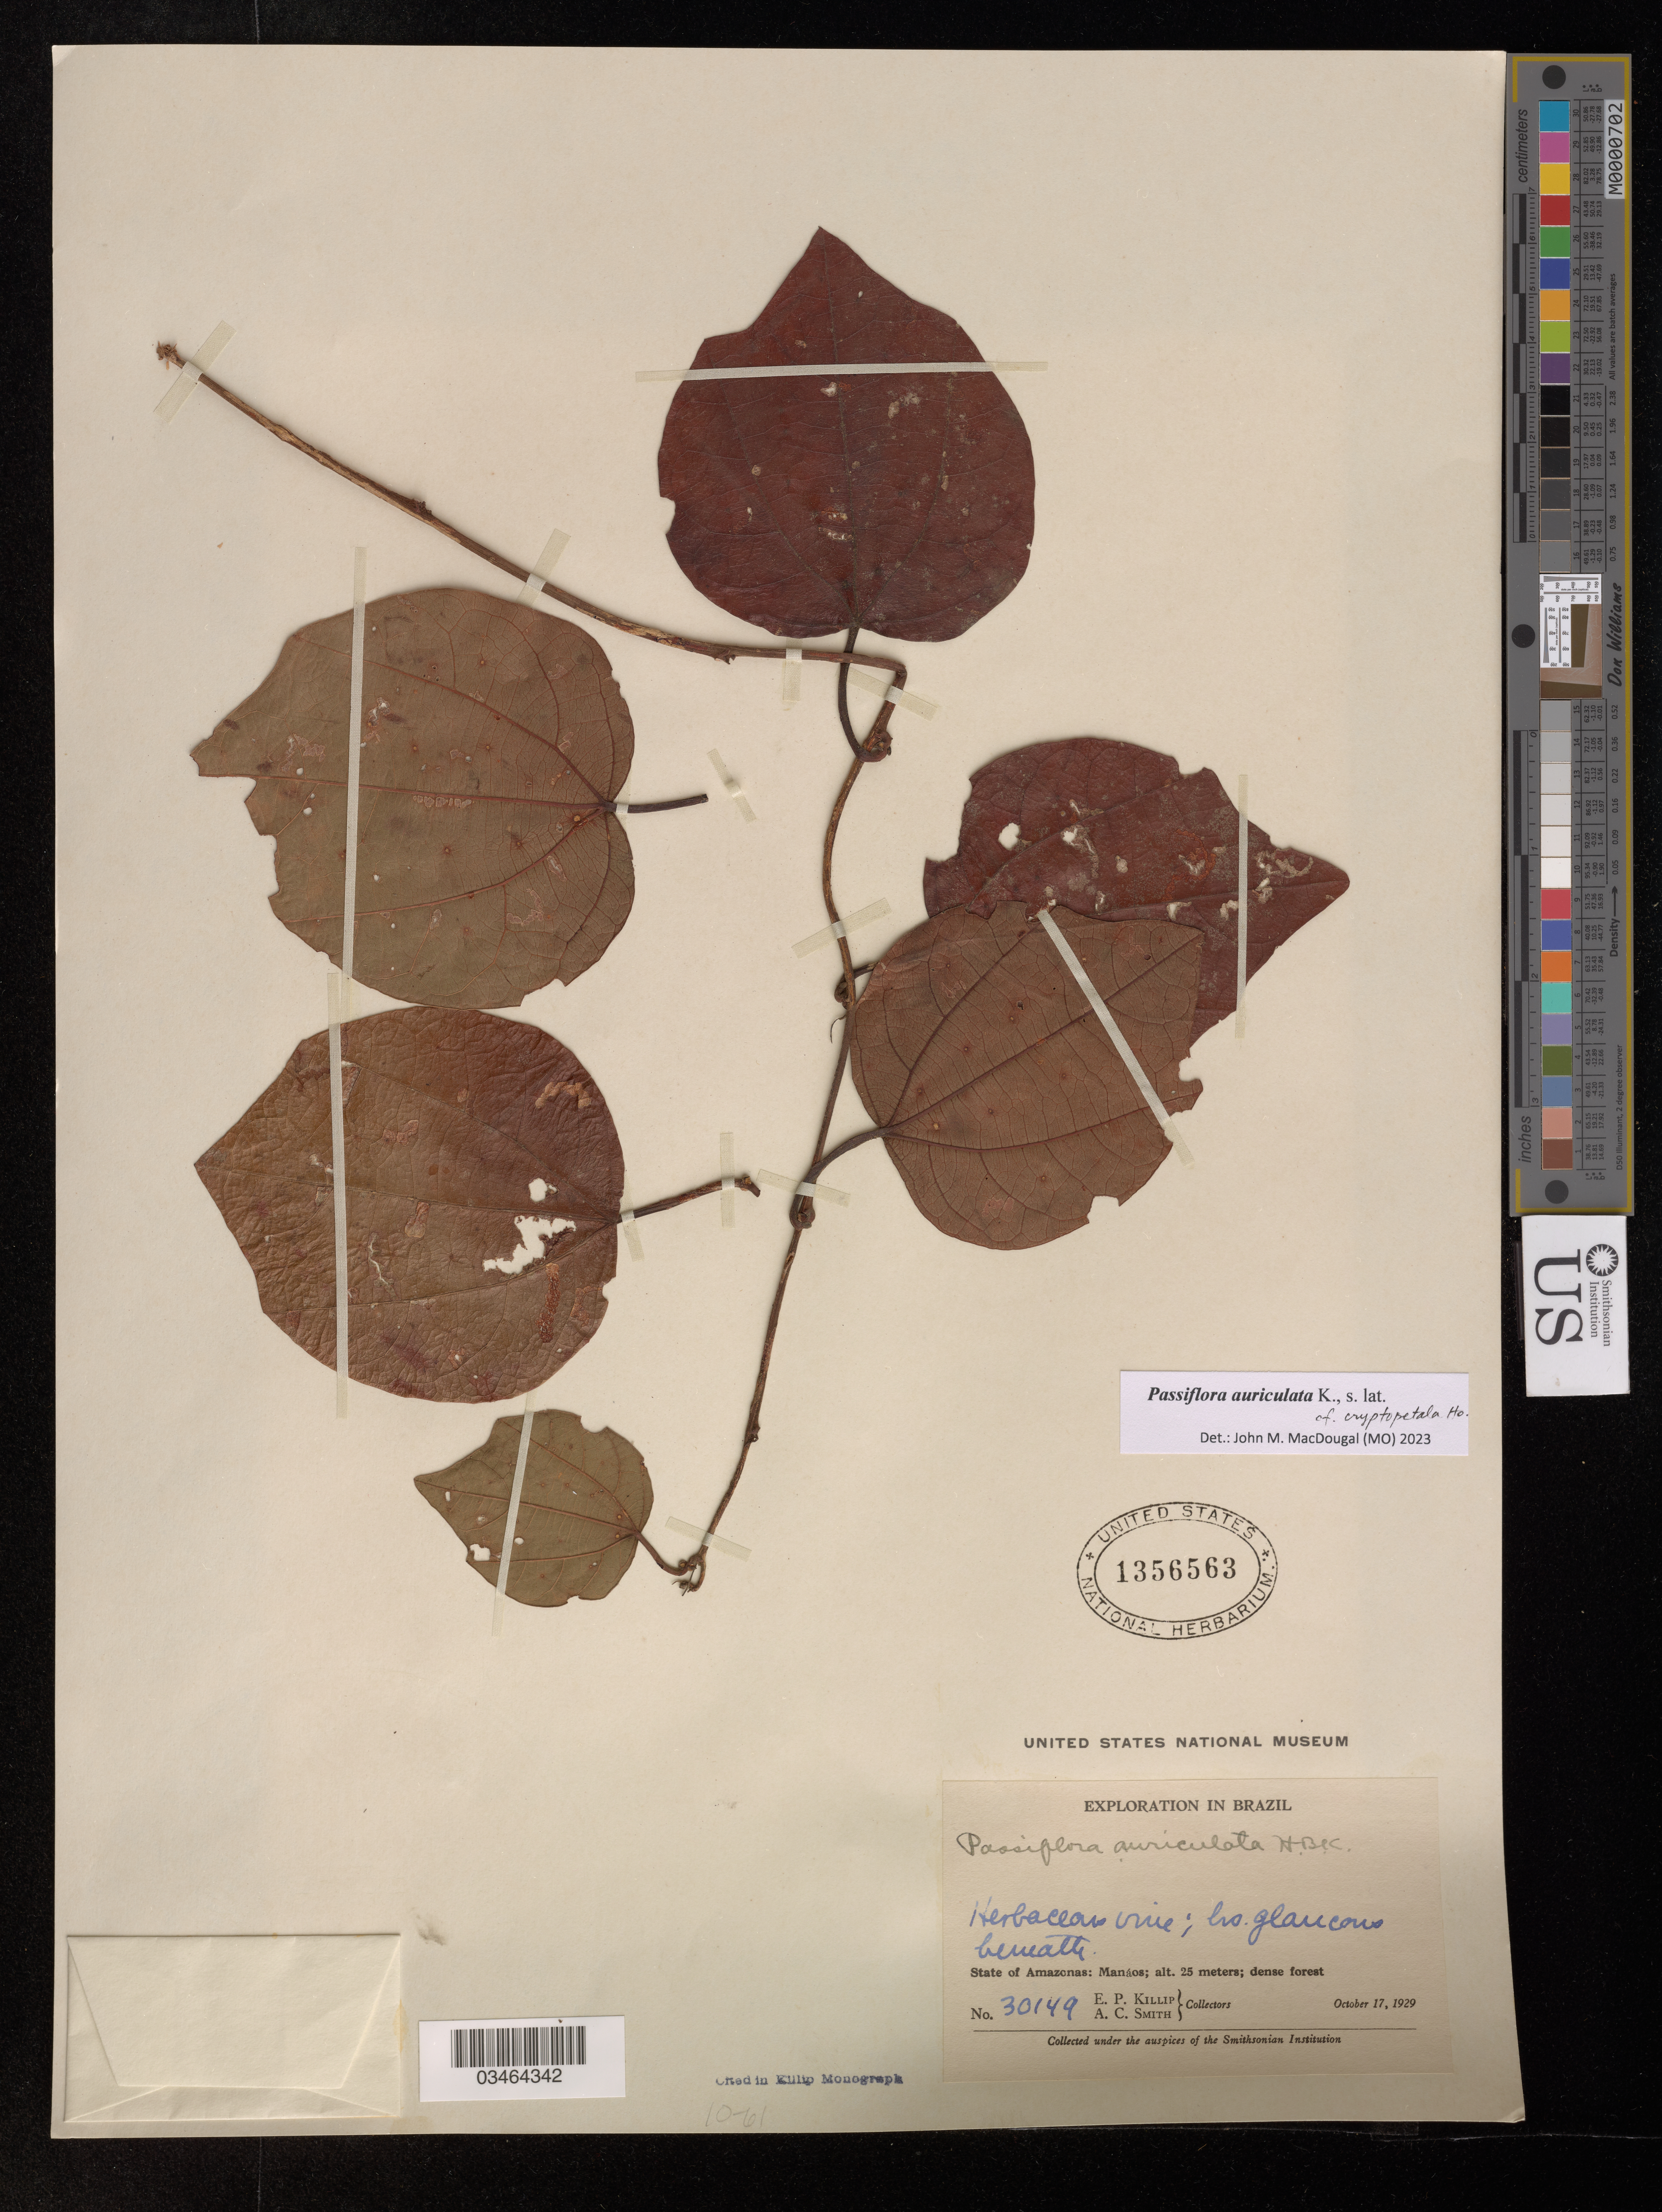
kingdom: Plantae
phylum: Tracheophyta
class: Magnoliopsida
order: Malpighiales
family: Passifloraceae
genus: Passiflora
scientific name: Passiflora auriculata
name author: Kunth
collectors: E. P. Killip & A. C. Smith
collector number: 30149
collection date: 1929-10-17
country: Brazil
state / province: Amazonas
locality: Manáos.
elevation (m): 25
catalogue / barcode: US 1356563